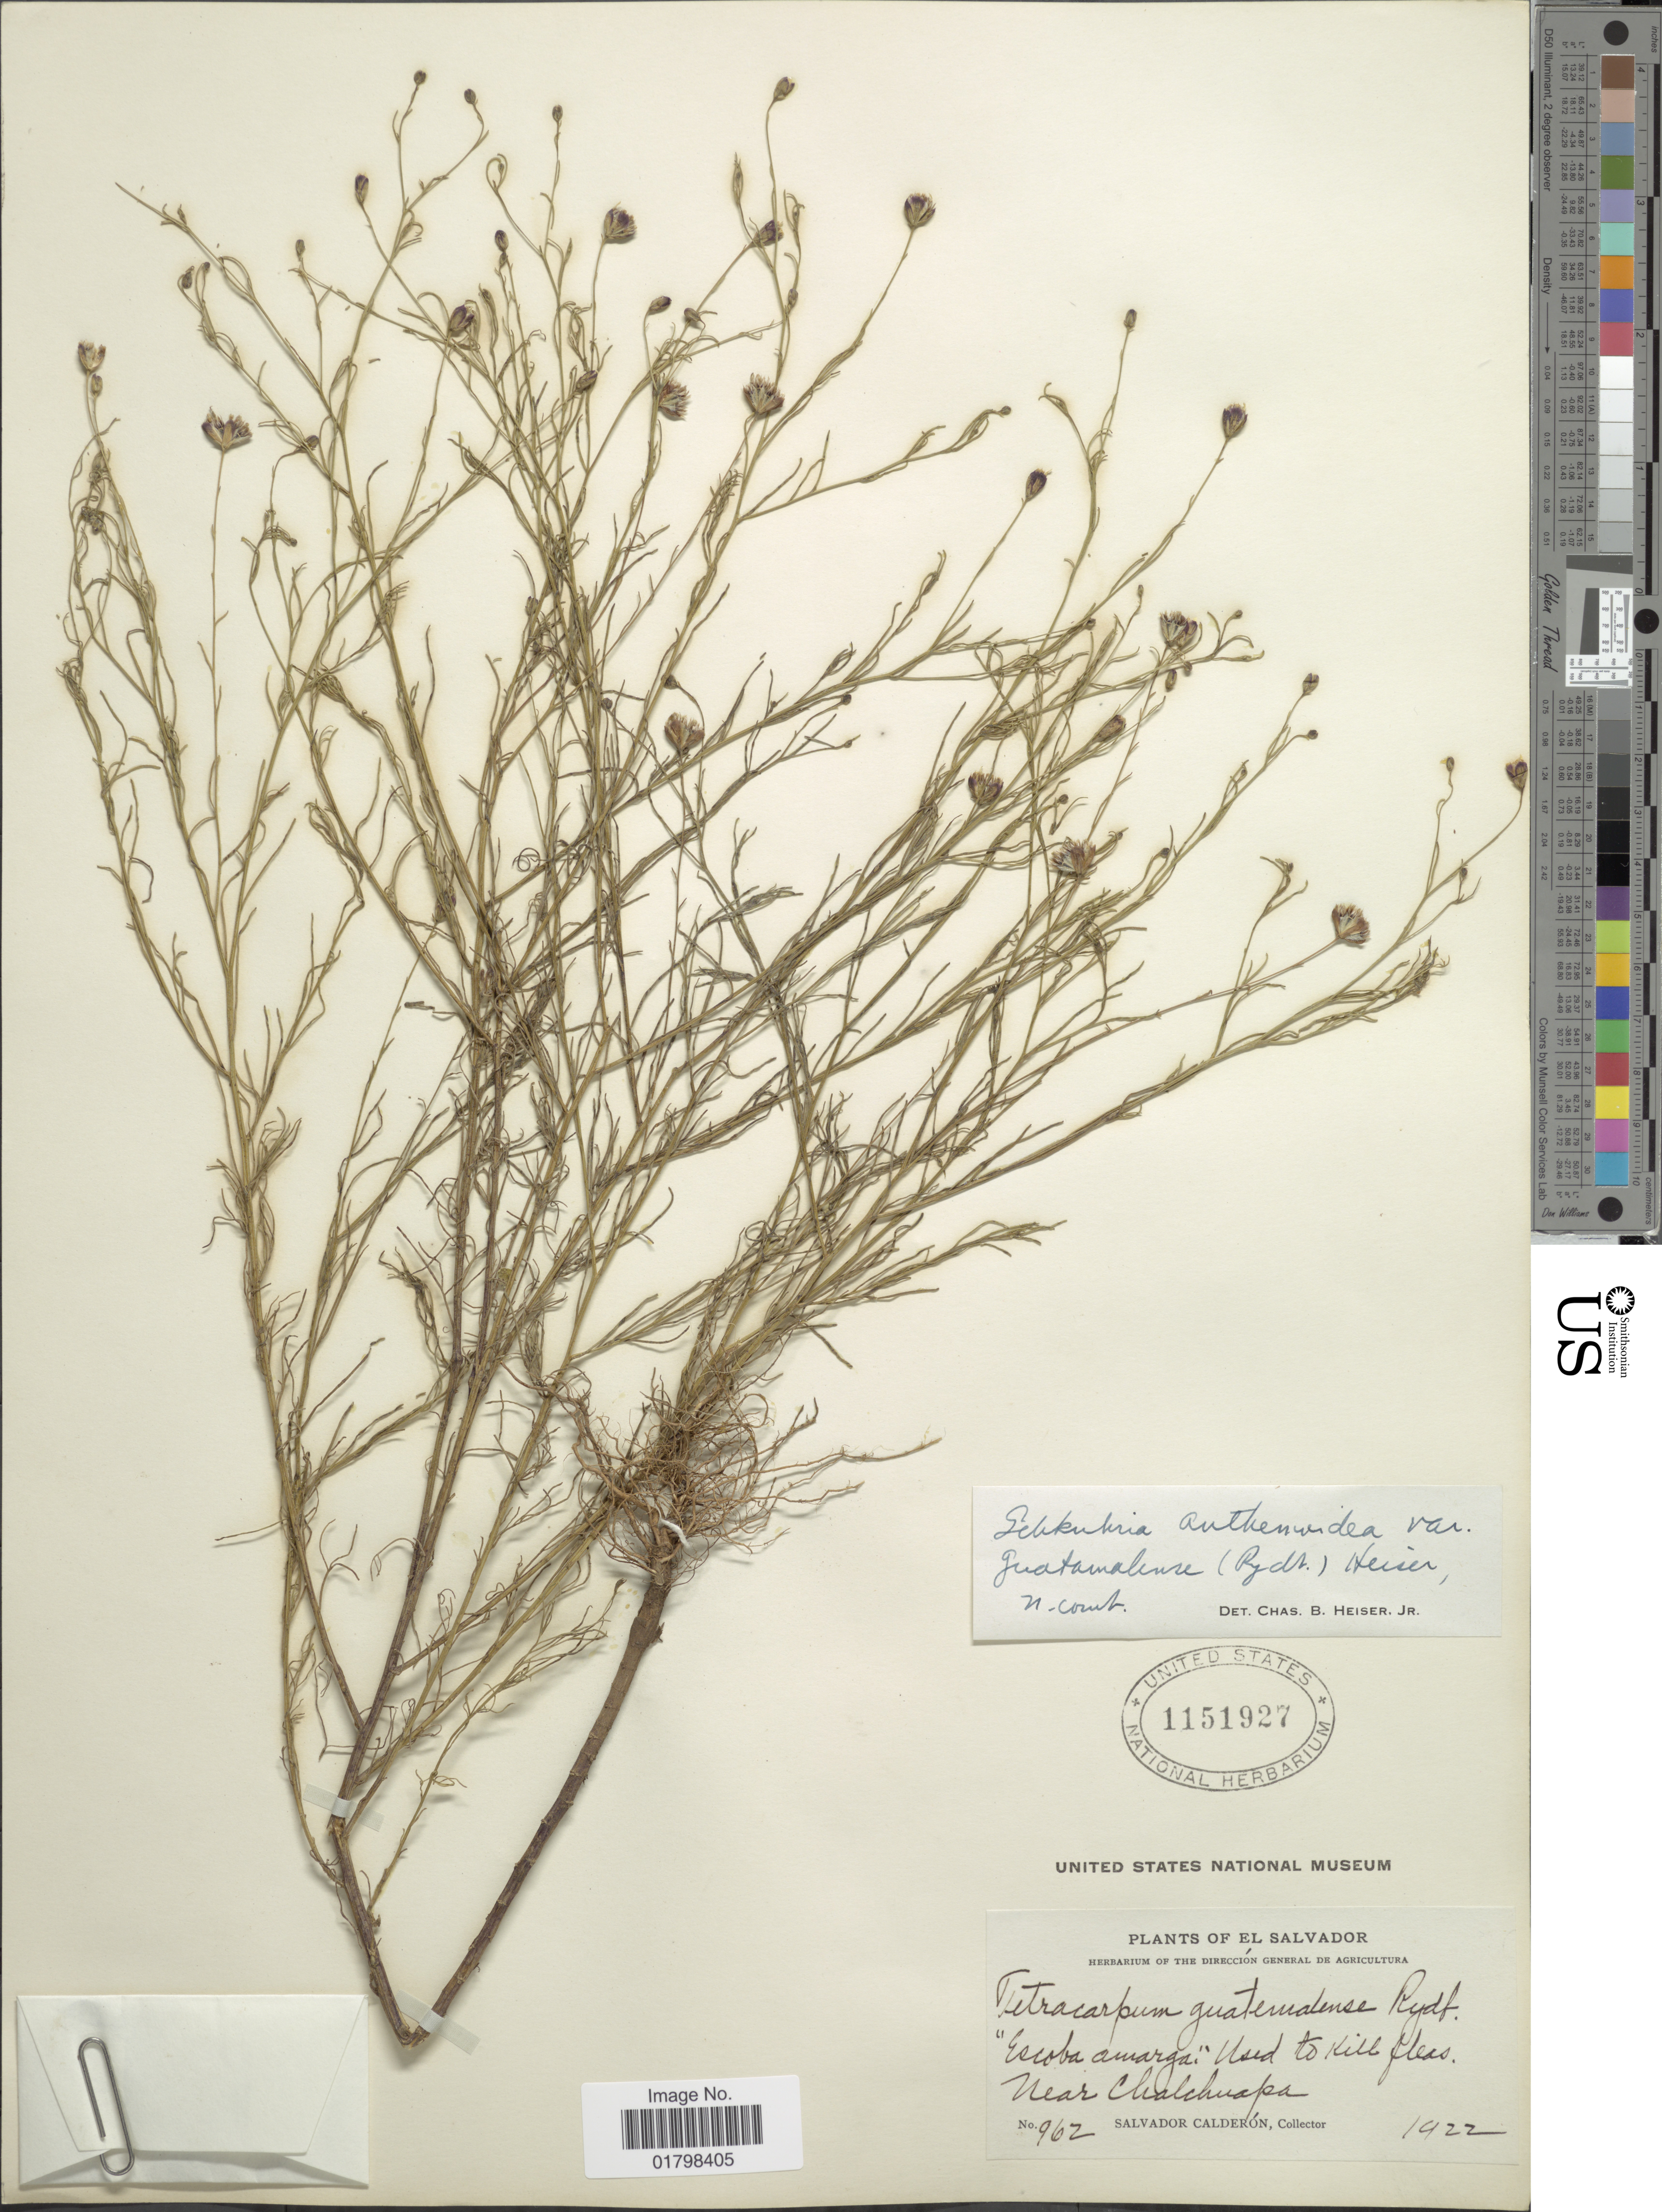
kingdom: Plantae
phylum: Tracheophyta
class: Magnoliopsida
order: Asterales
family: Asteraceae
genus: Schkuhria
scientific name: Schkuhria wislizeni var. guatemalensis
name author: (Rydb.) S.F. Blake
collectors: S. Calderón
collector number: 962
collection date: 1922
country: El Salvador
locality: Near Chalchuapa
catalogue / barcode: US 1151927